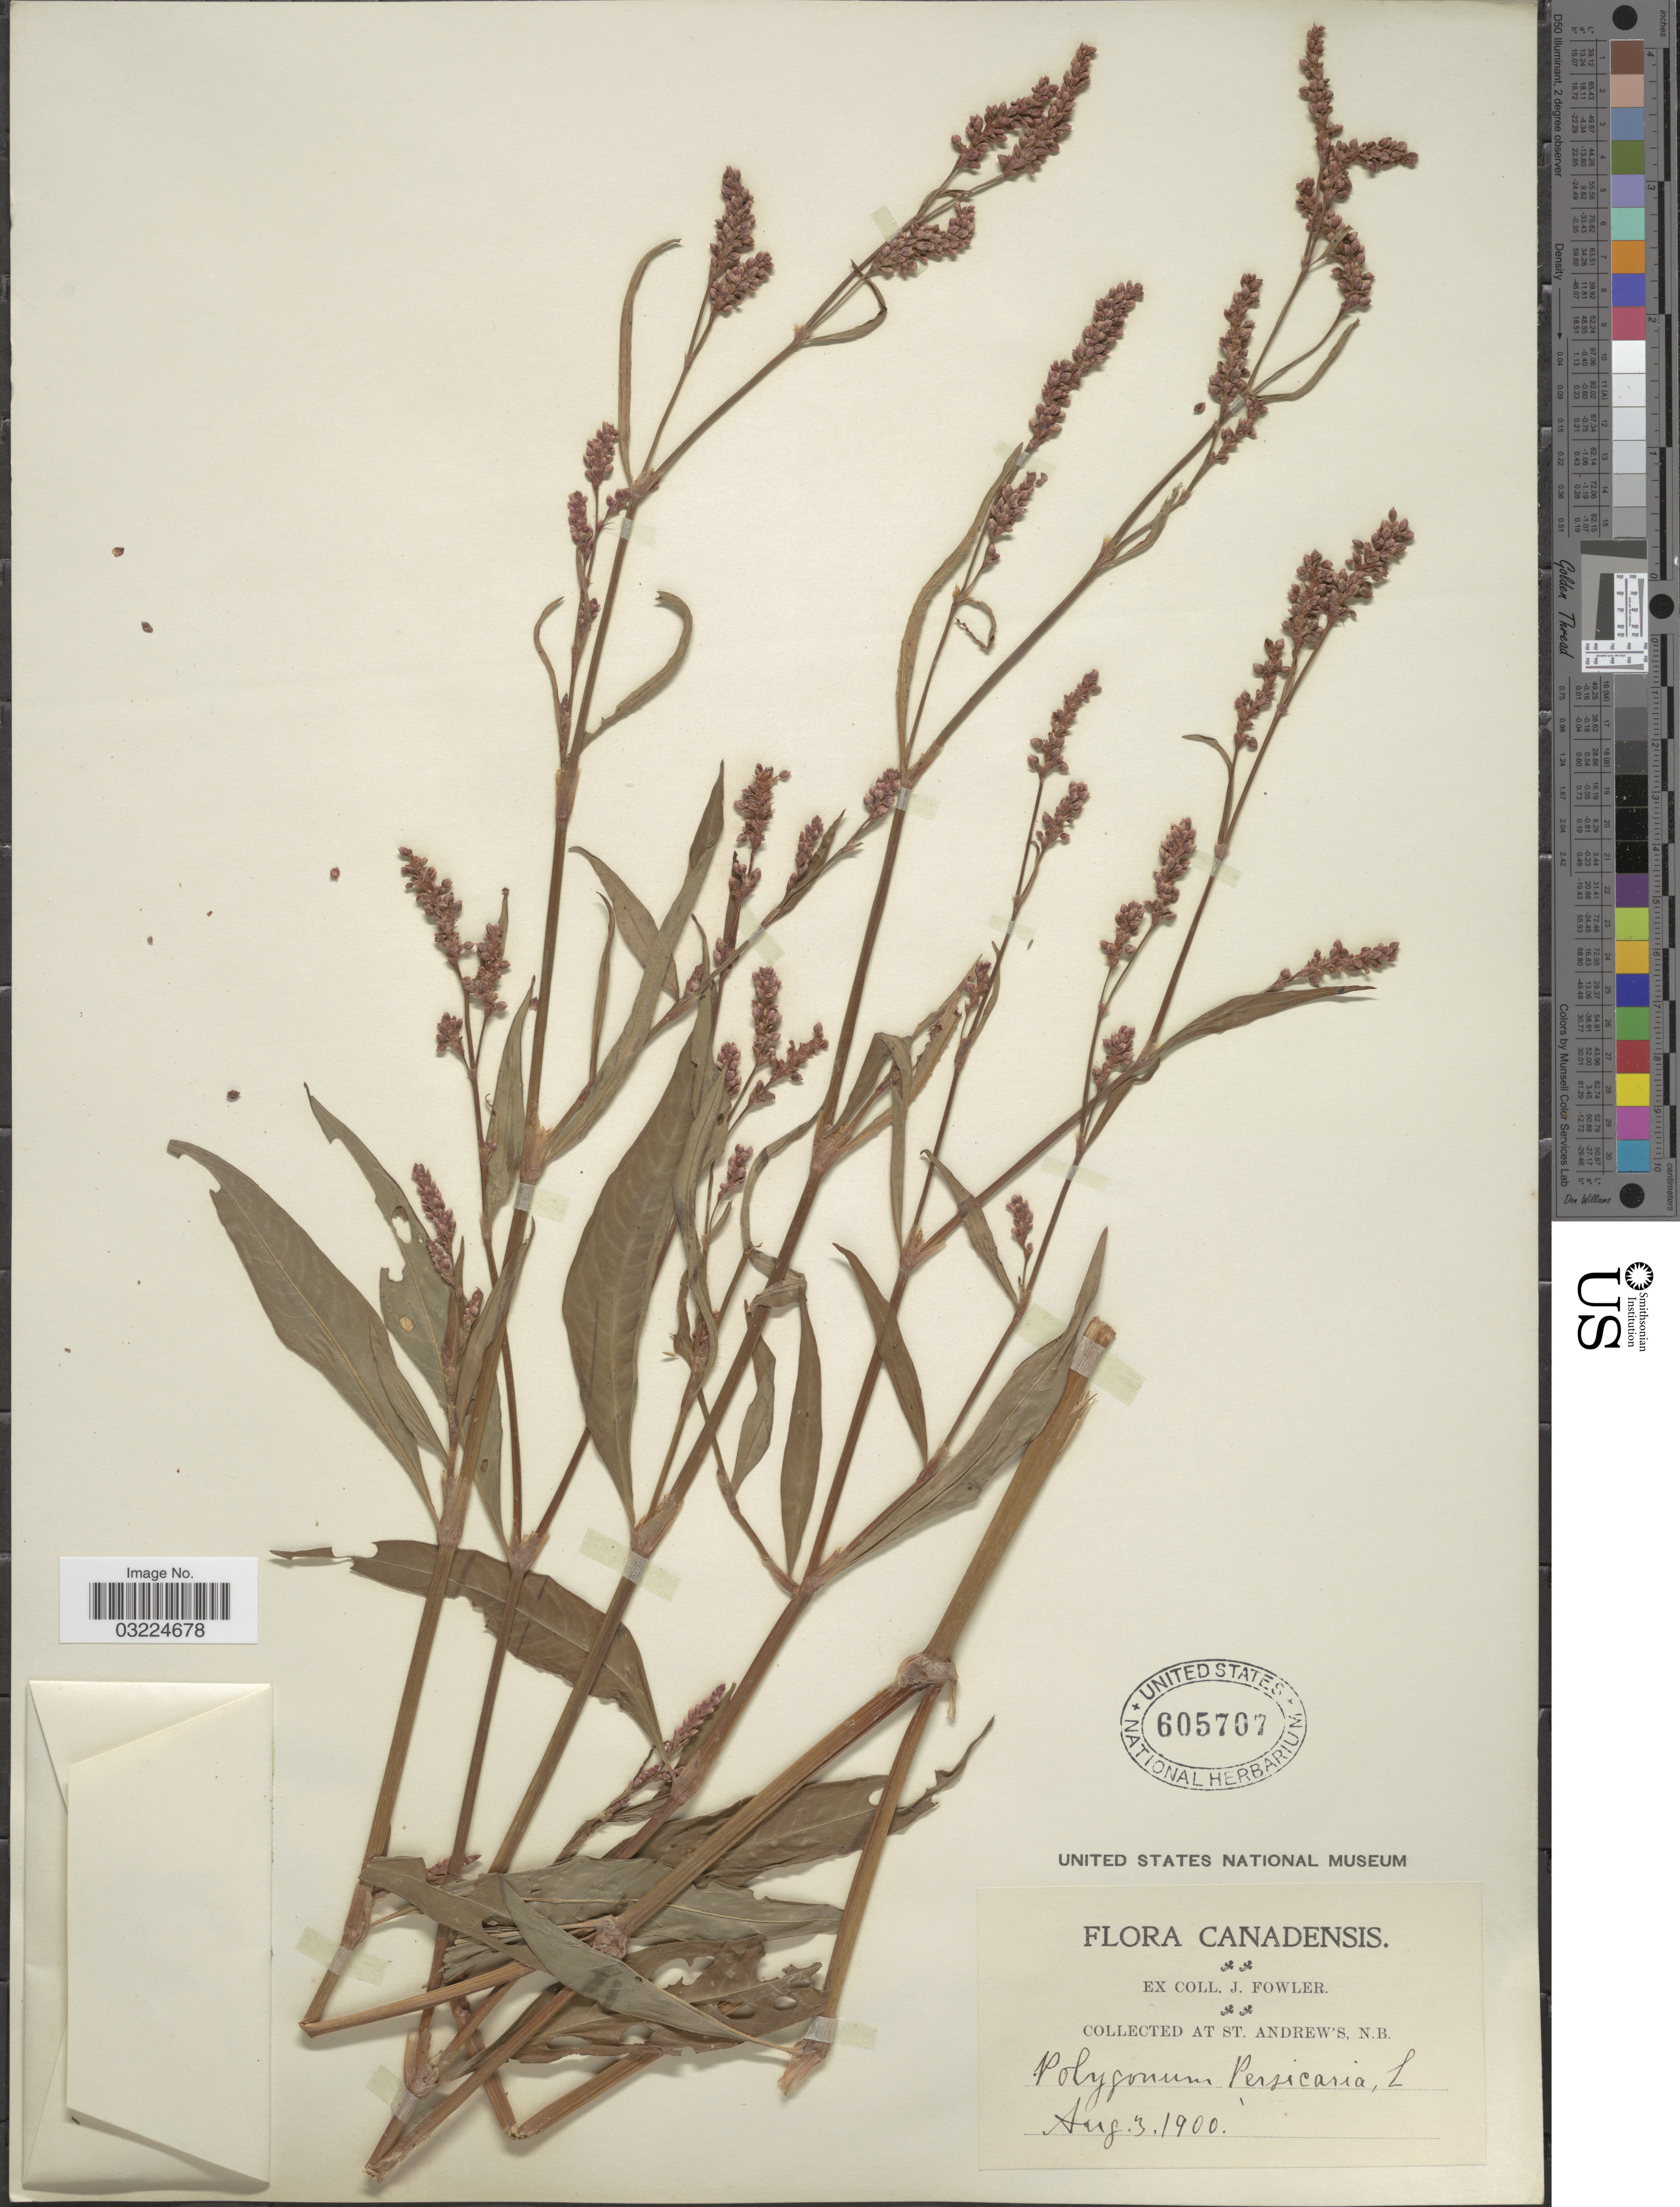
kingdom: Plantae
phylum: Tracheophyta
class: Magnoliopsida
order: Caryophyllales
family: Polygonaceae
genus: Persicaria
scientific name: Persicaria maculosa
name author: S.F. Gray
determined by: Atha, D. E.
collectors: J. Fowler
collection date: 1900-08-03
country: Canada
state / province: New Brunswick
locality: At St. Andrew's.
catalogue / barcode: US 605707